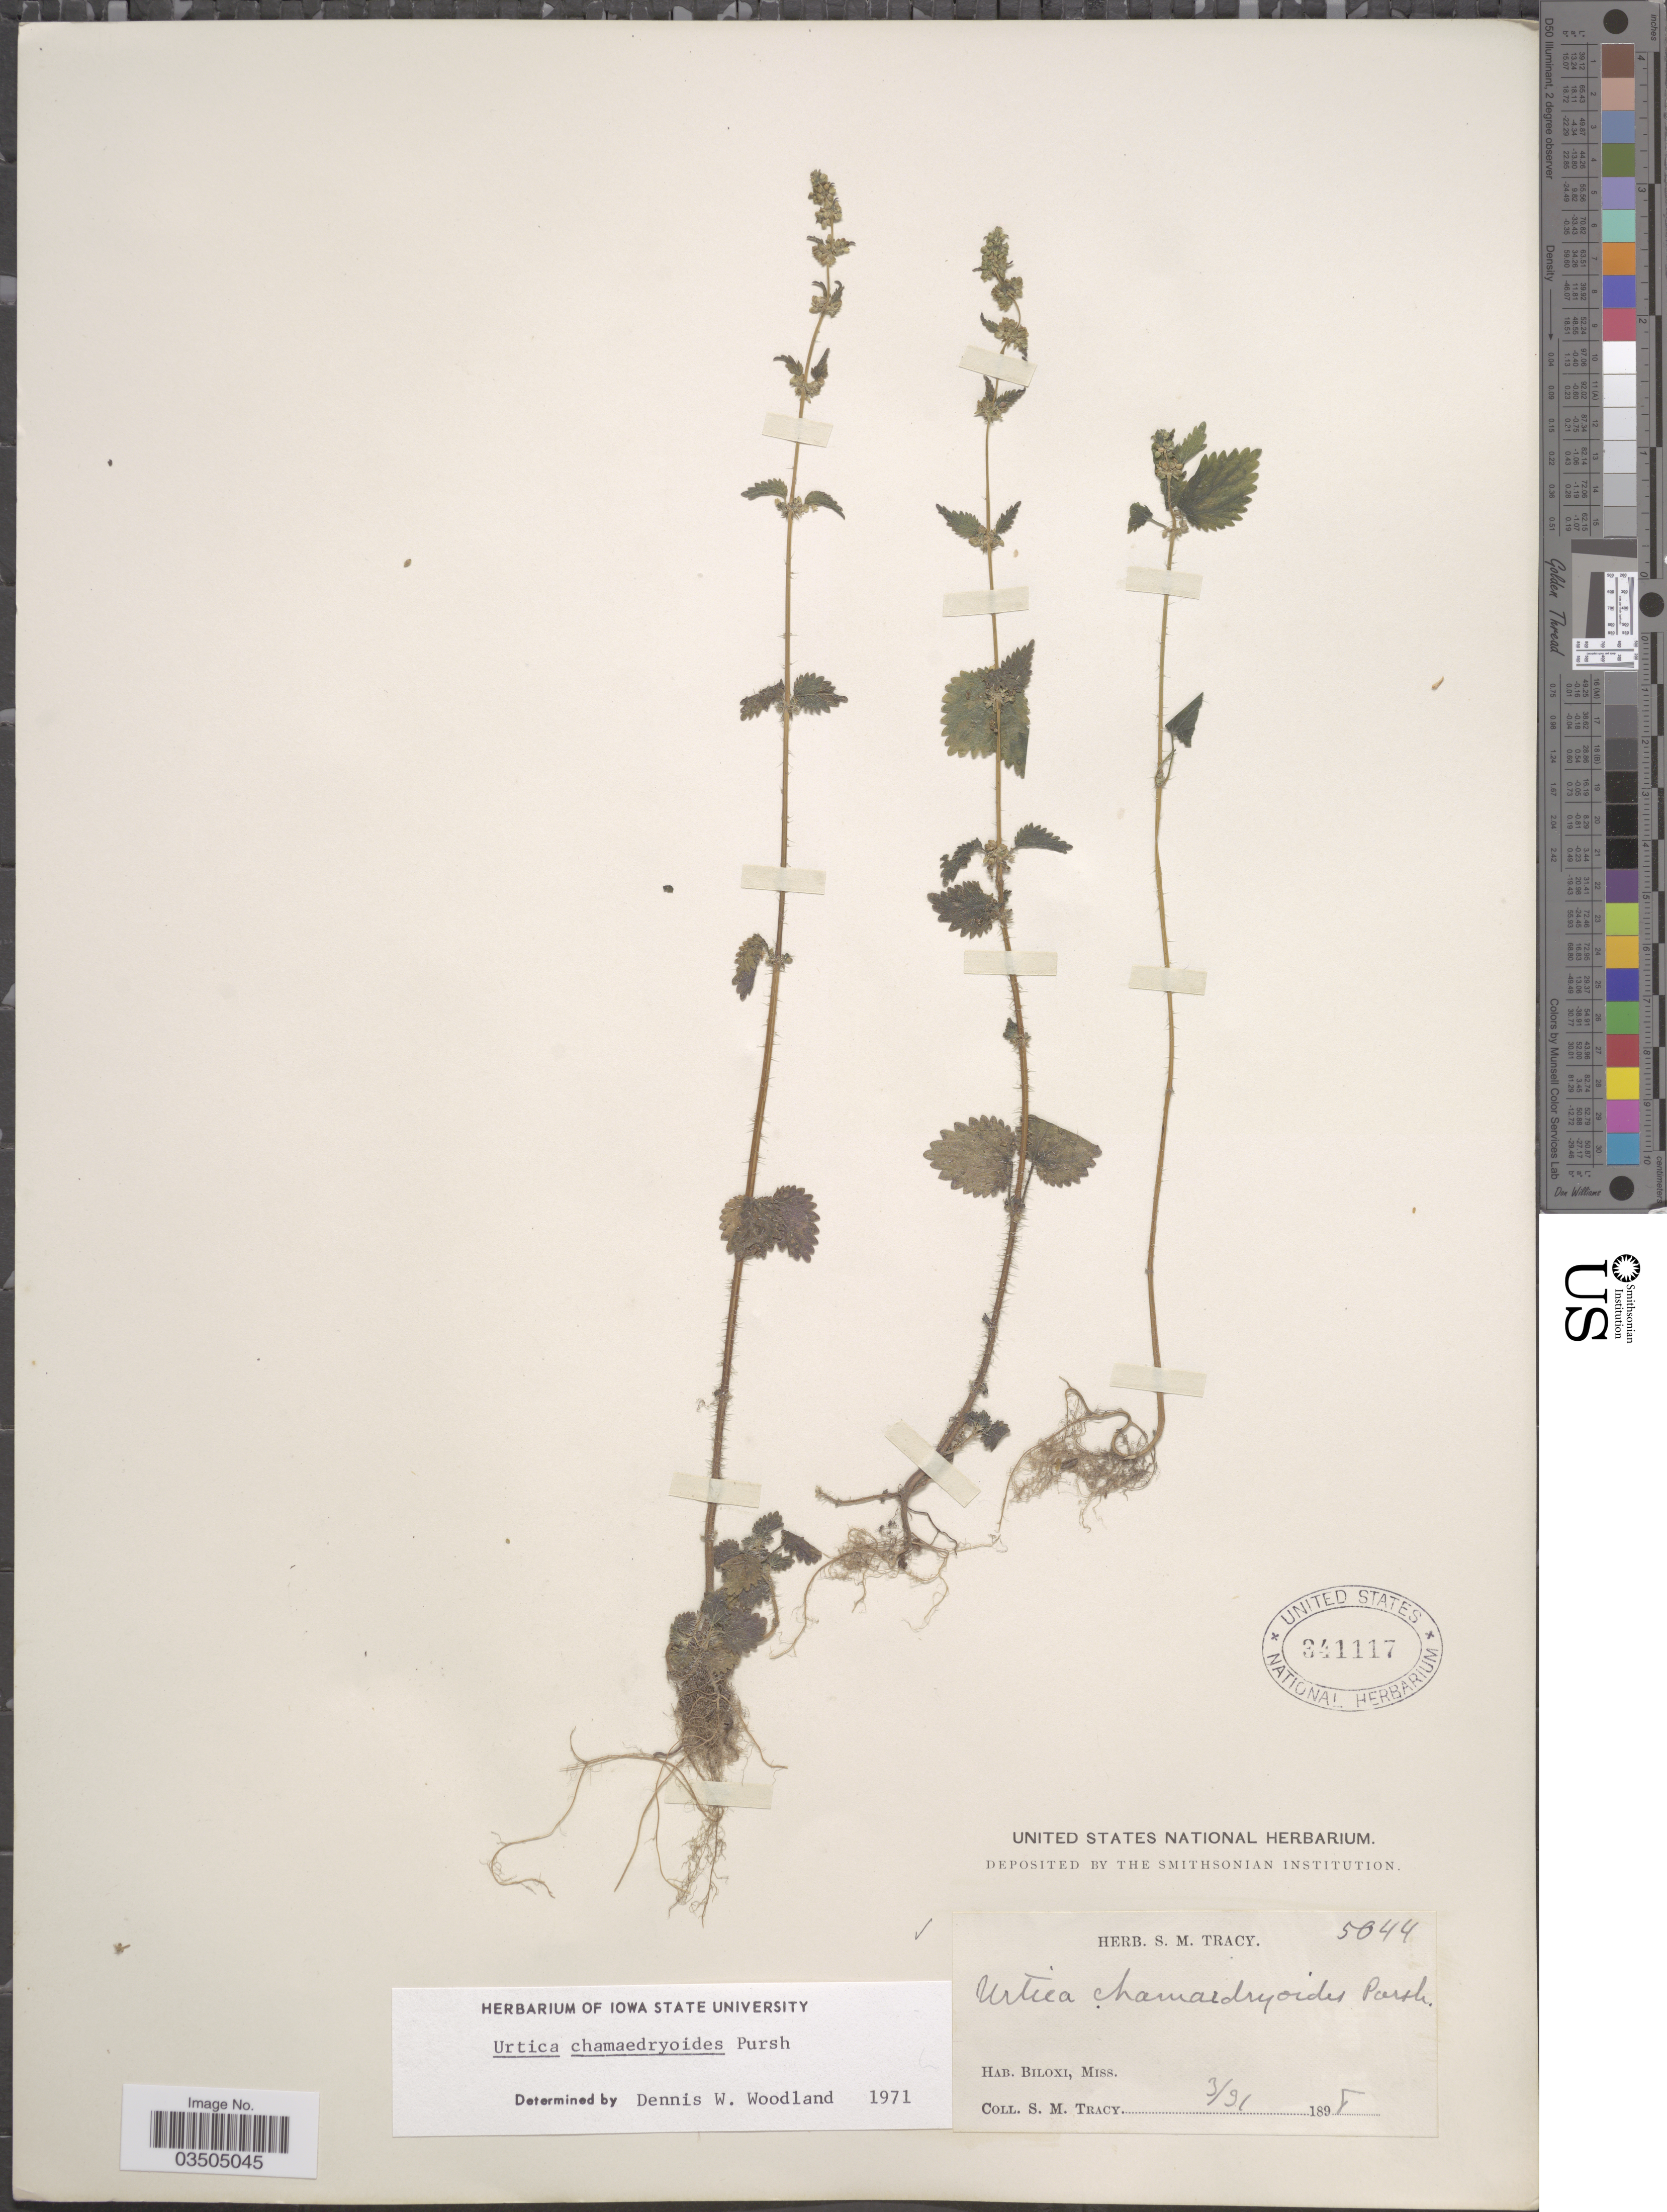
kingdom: Plantae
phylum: Tracheophyta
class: Magnoliopsida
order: Rosales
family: Urticaceae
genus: Urtica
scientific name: Urtica chamaedryoides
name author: Pursh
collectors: S. M. Tracy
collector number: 5044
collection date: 1898-03-31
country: United States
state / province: Mississippi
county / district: Harrison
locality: Biloxi.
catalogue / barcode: US 341117